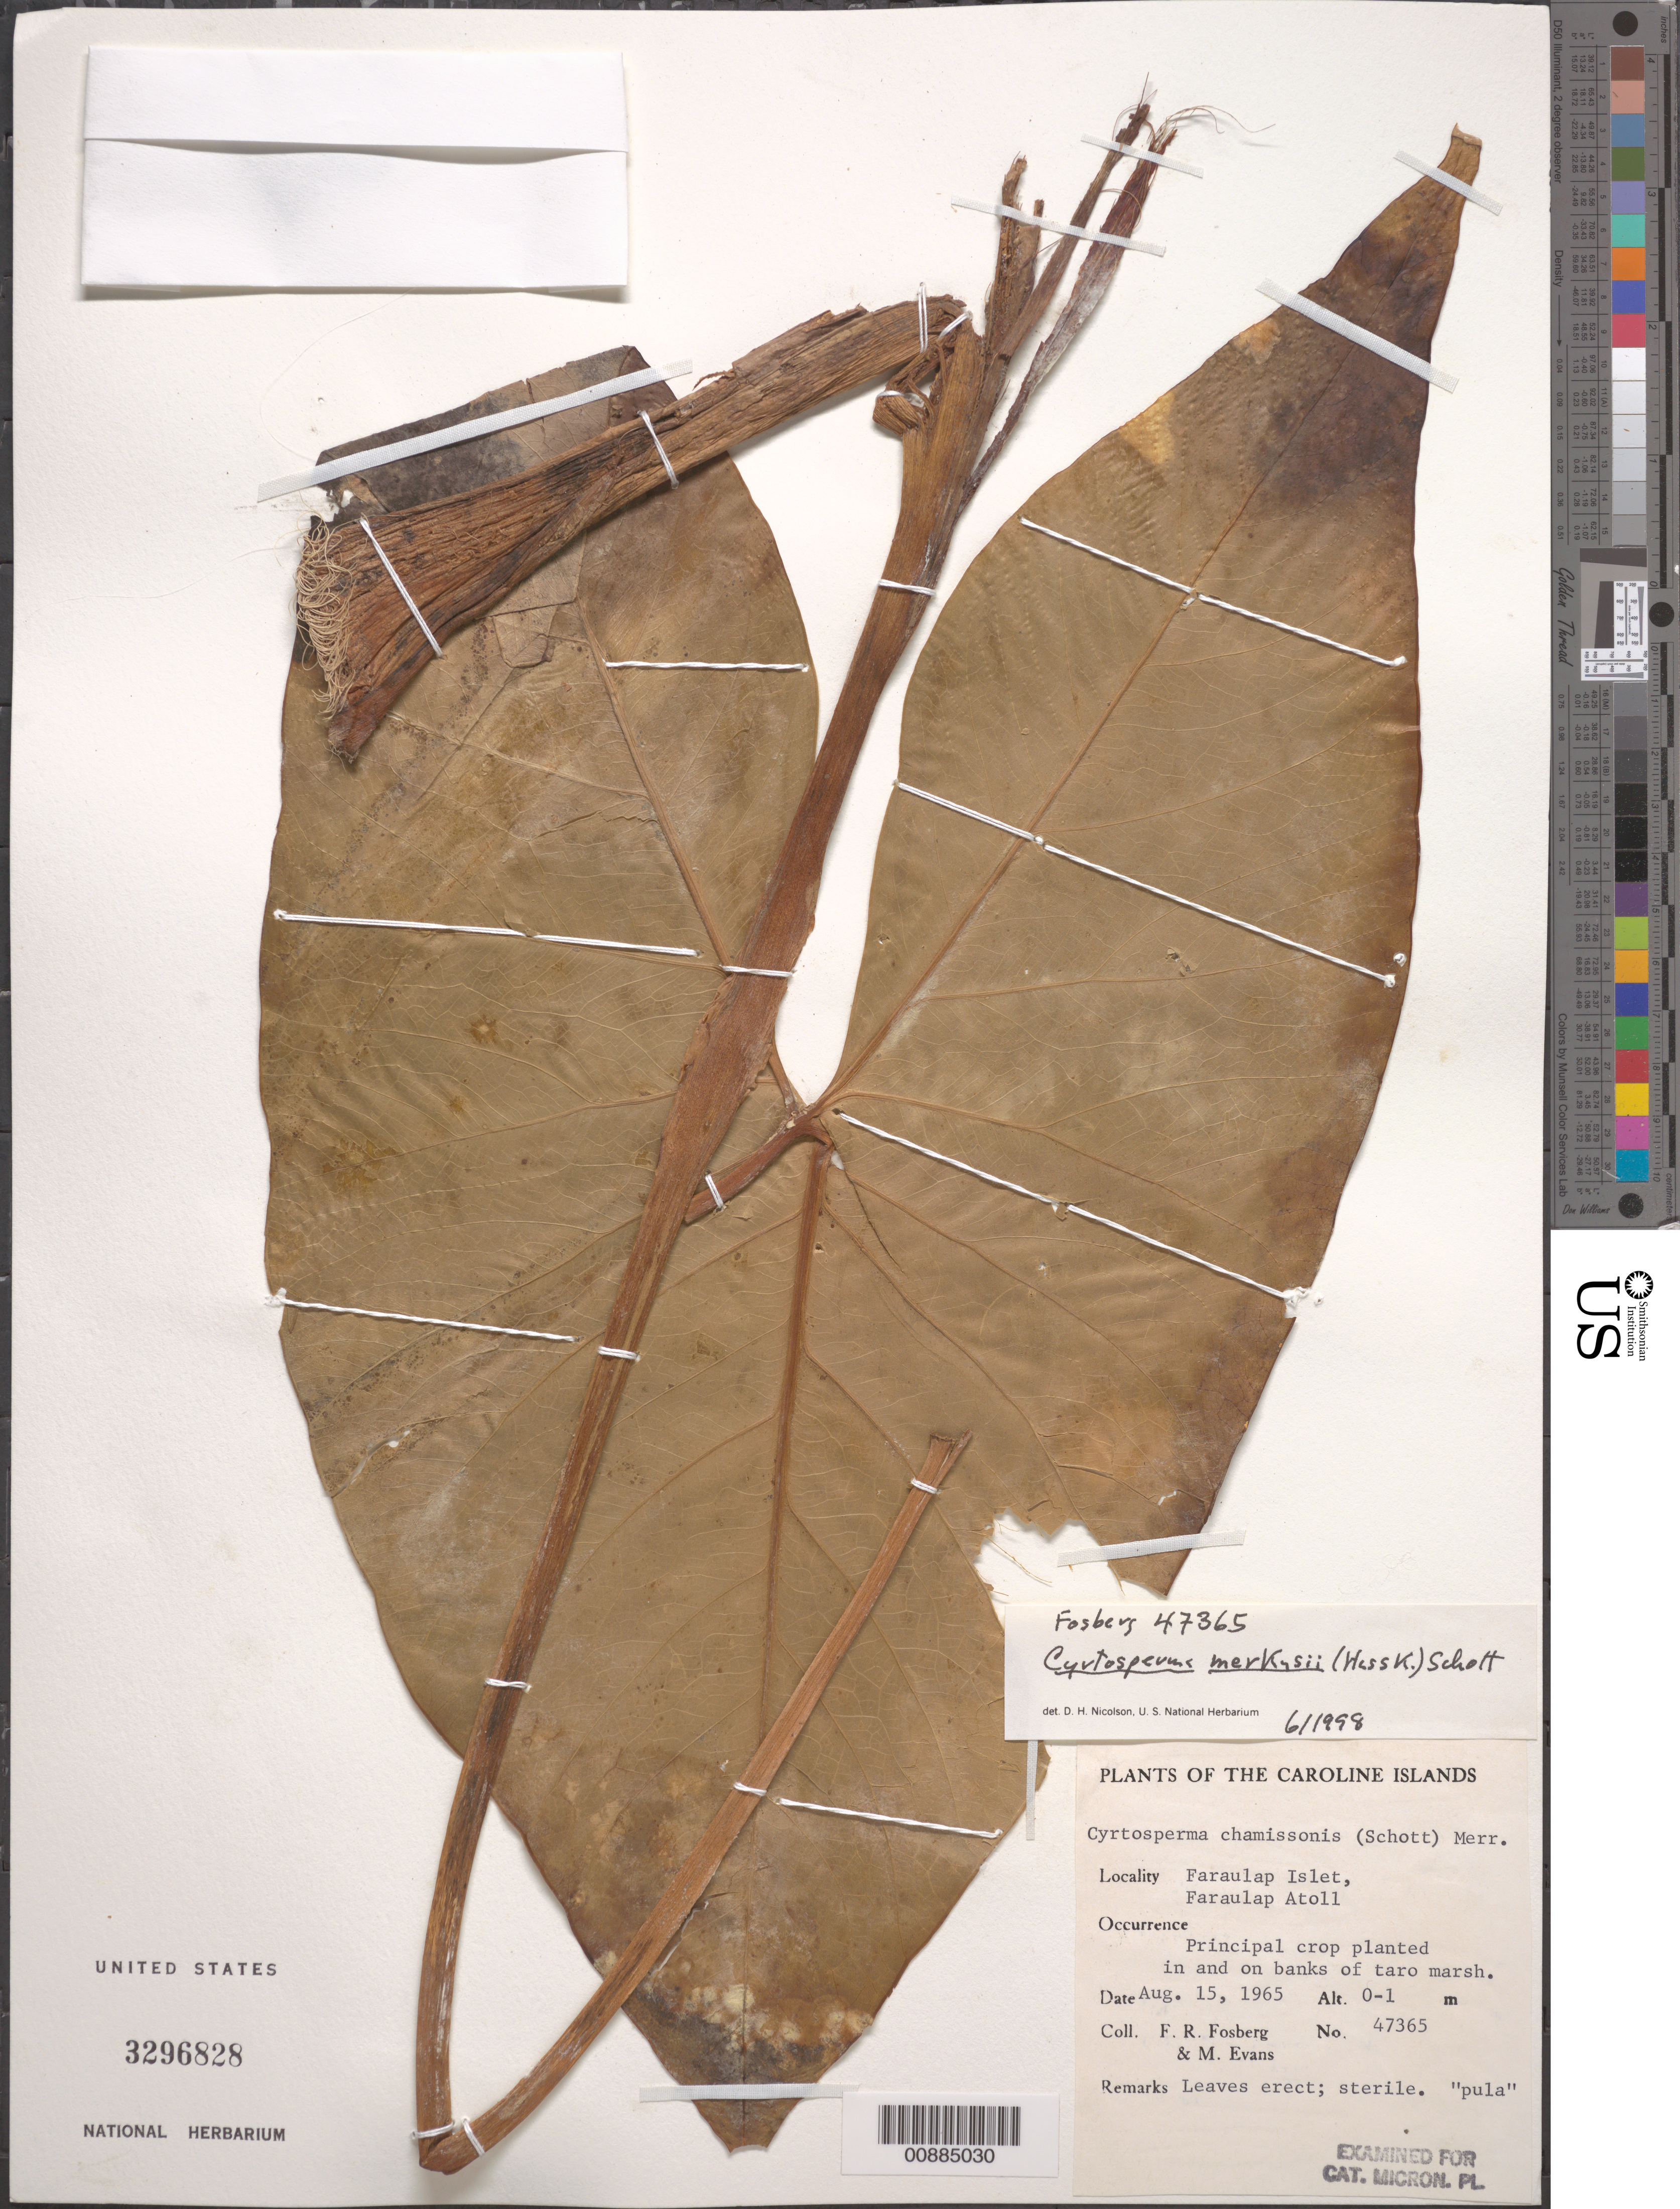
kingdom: Plantae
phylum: Tracheophyta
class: Liliopsida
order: Alismatales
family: Araceae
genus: Cyrtosperma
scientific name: Cyrtosperma merkusii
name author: (Hassk.) Schott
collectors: F. R. Fosberg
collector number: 47365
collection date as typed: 15 Aug 1965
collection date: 1965-08-15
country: Micronesia, Federated States of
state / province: Yap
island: Faraulep Atoll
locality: Faraulep Islet. Banks of Taro Marsh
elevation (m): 0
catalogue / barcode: US 3296828